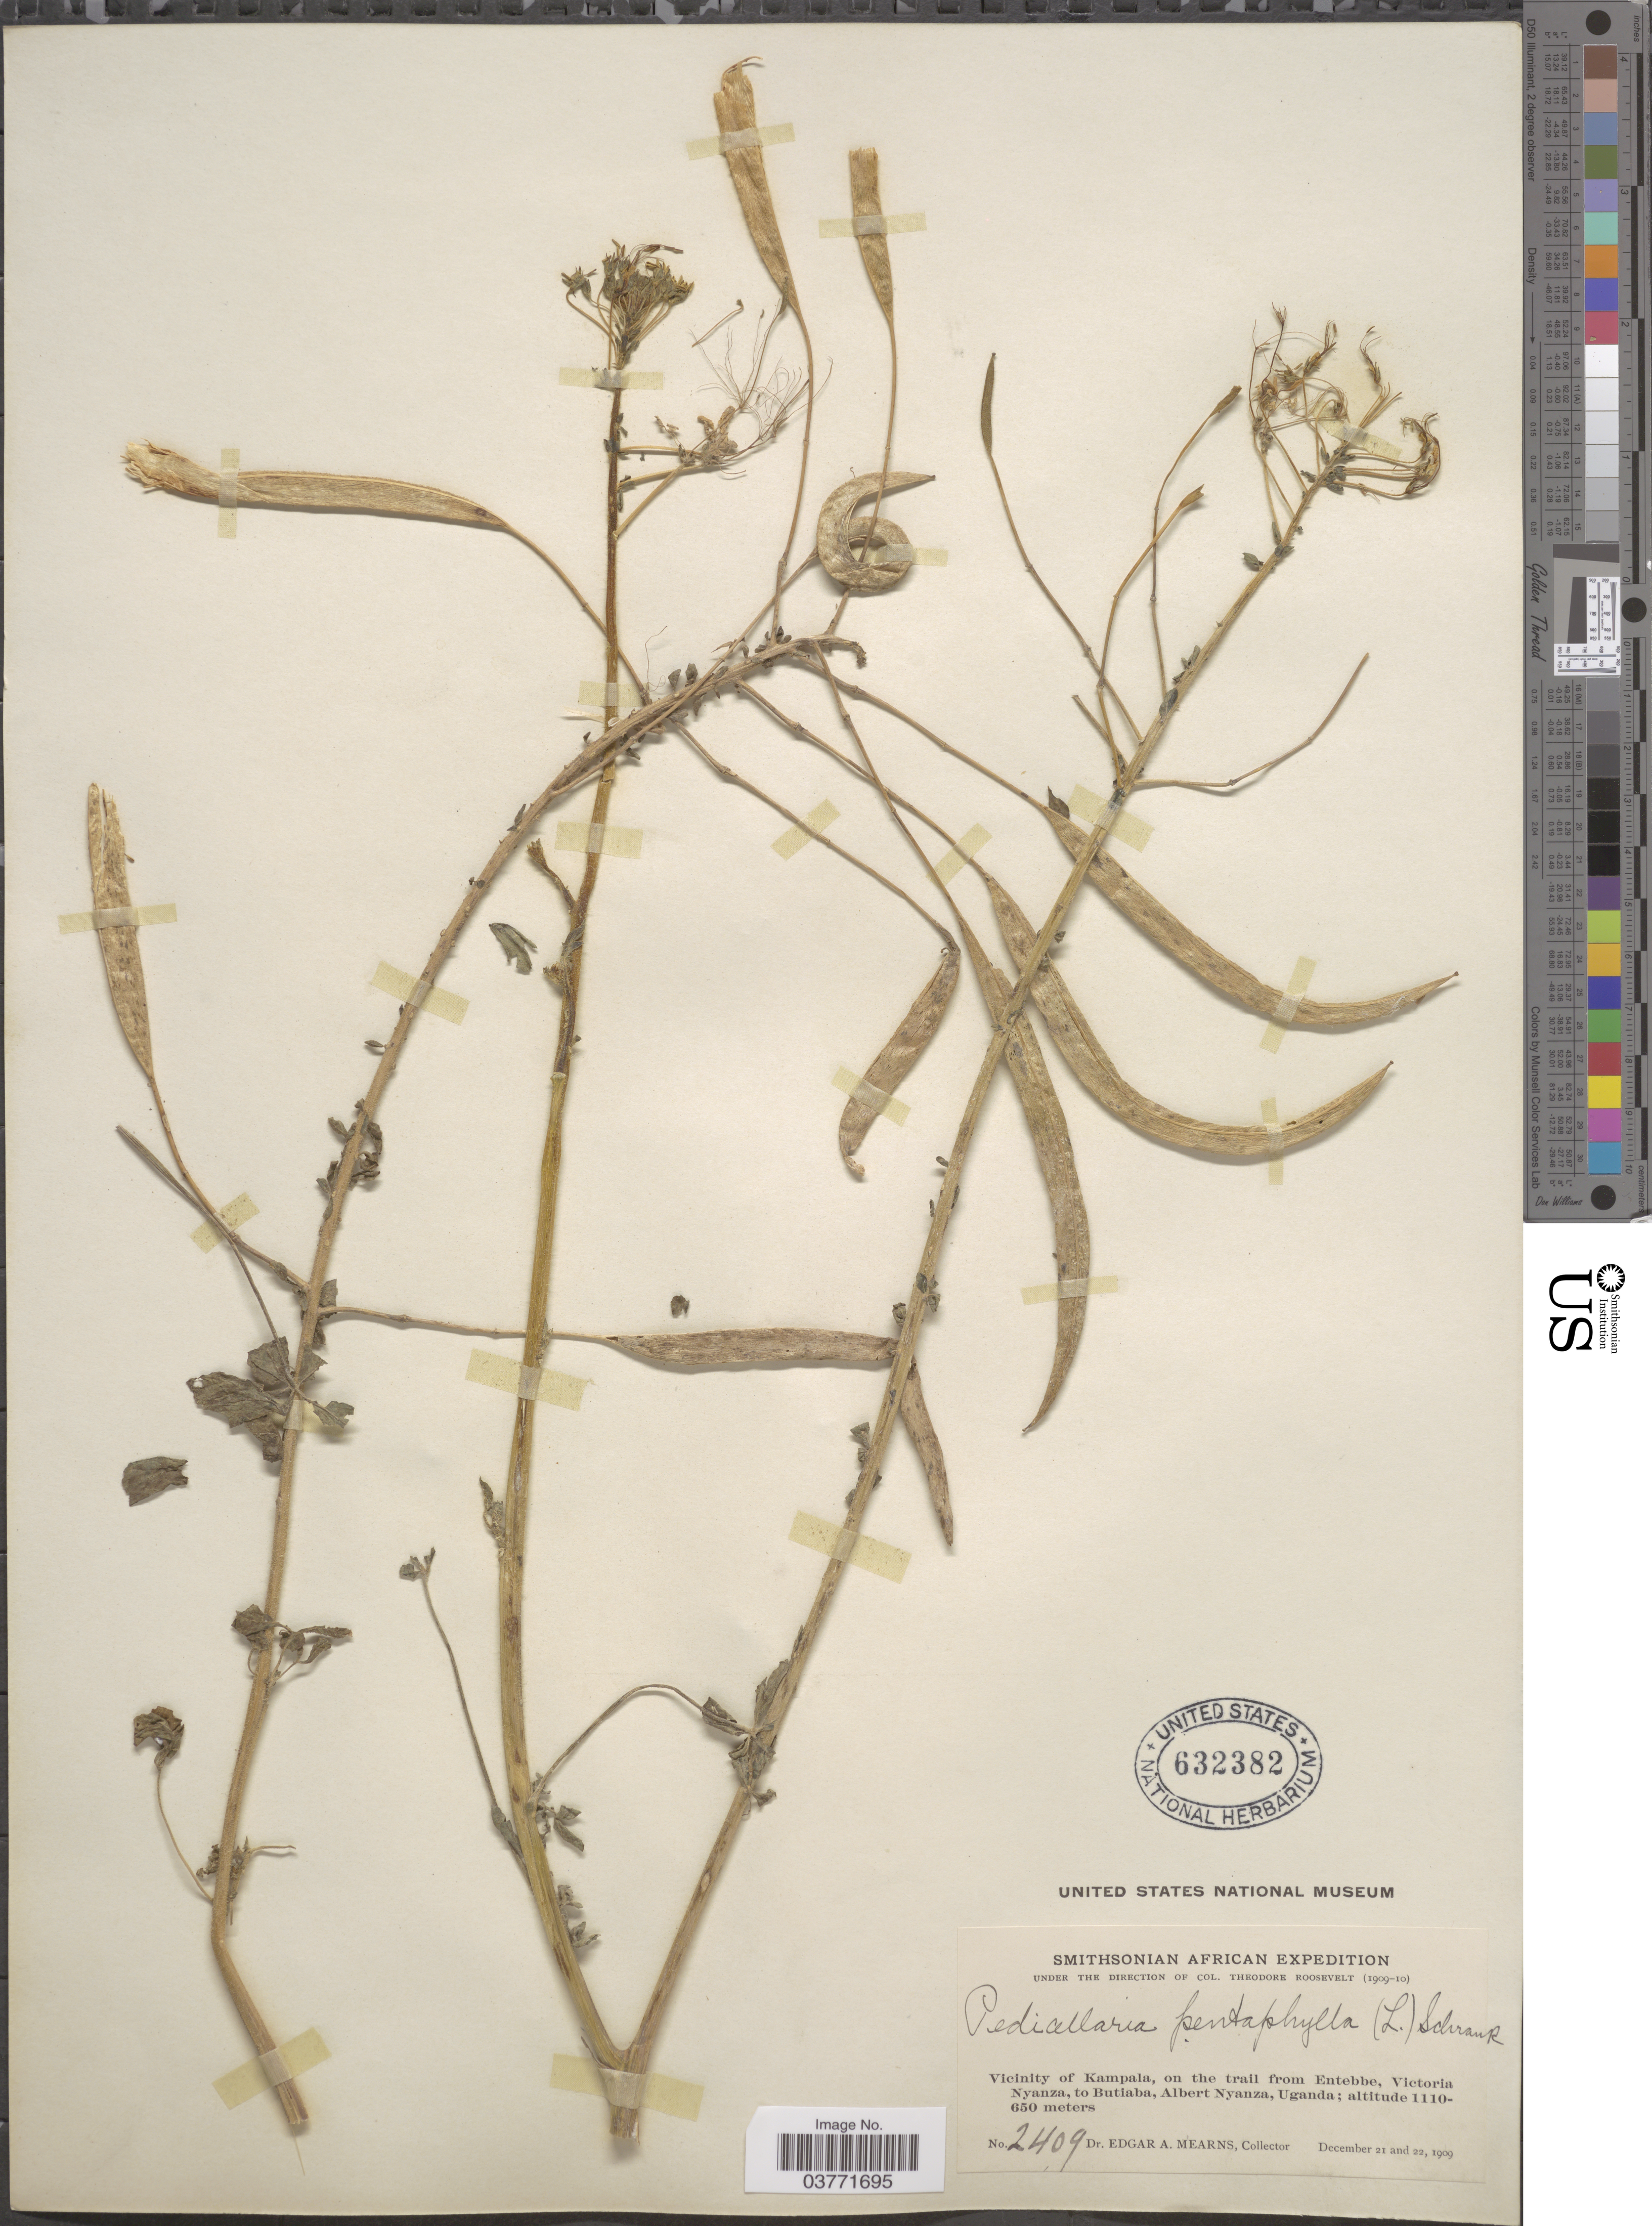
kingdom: Plantae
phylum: Tracheophyta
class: Magnoliopsida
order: Brassicales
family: Cleomaceae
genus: Gynandropsis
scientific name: Gynandropsis gynandra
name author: (L.) Briq.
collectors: E. A. Mearns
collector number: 2409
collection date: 1909-12-21/1909-12-22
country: Uganda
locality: Vicinity of Kampala, on the trail from Entebbe, Victoria Nyanza, to Butiaba, Albert Nyanza.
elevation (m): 650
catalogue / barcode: US 632382